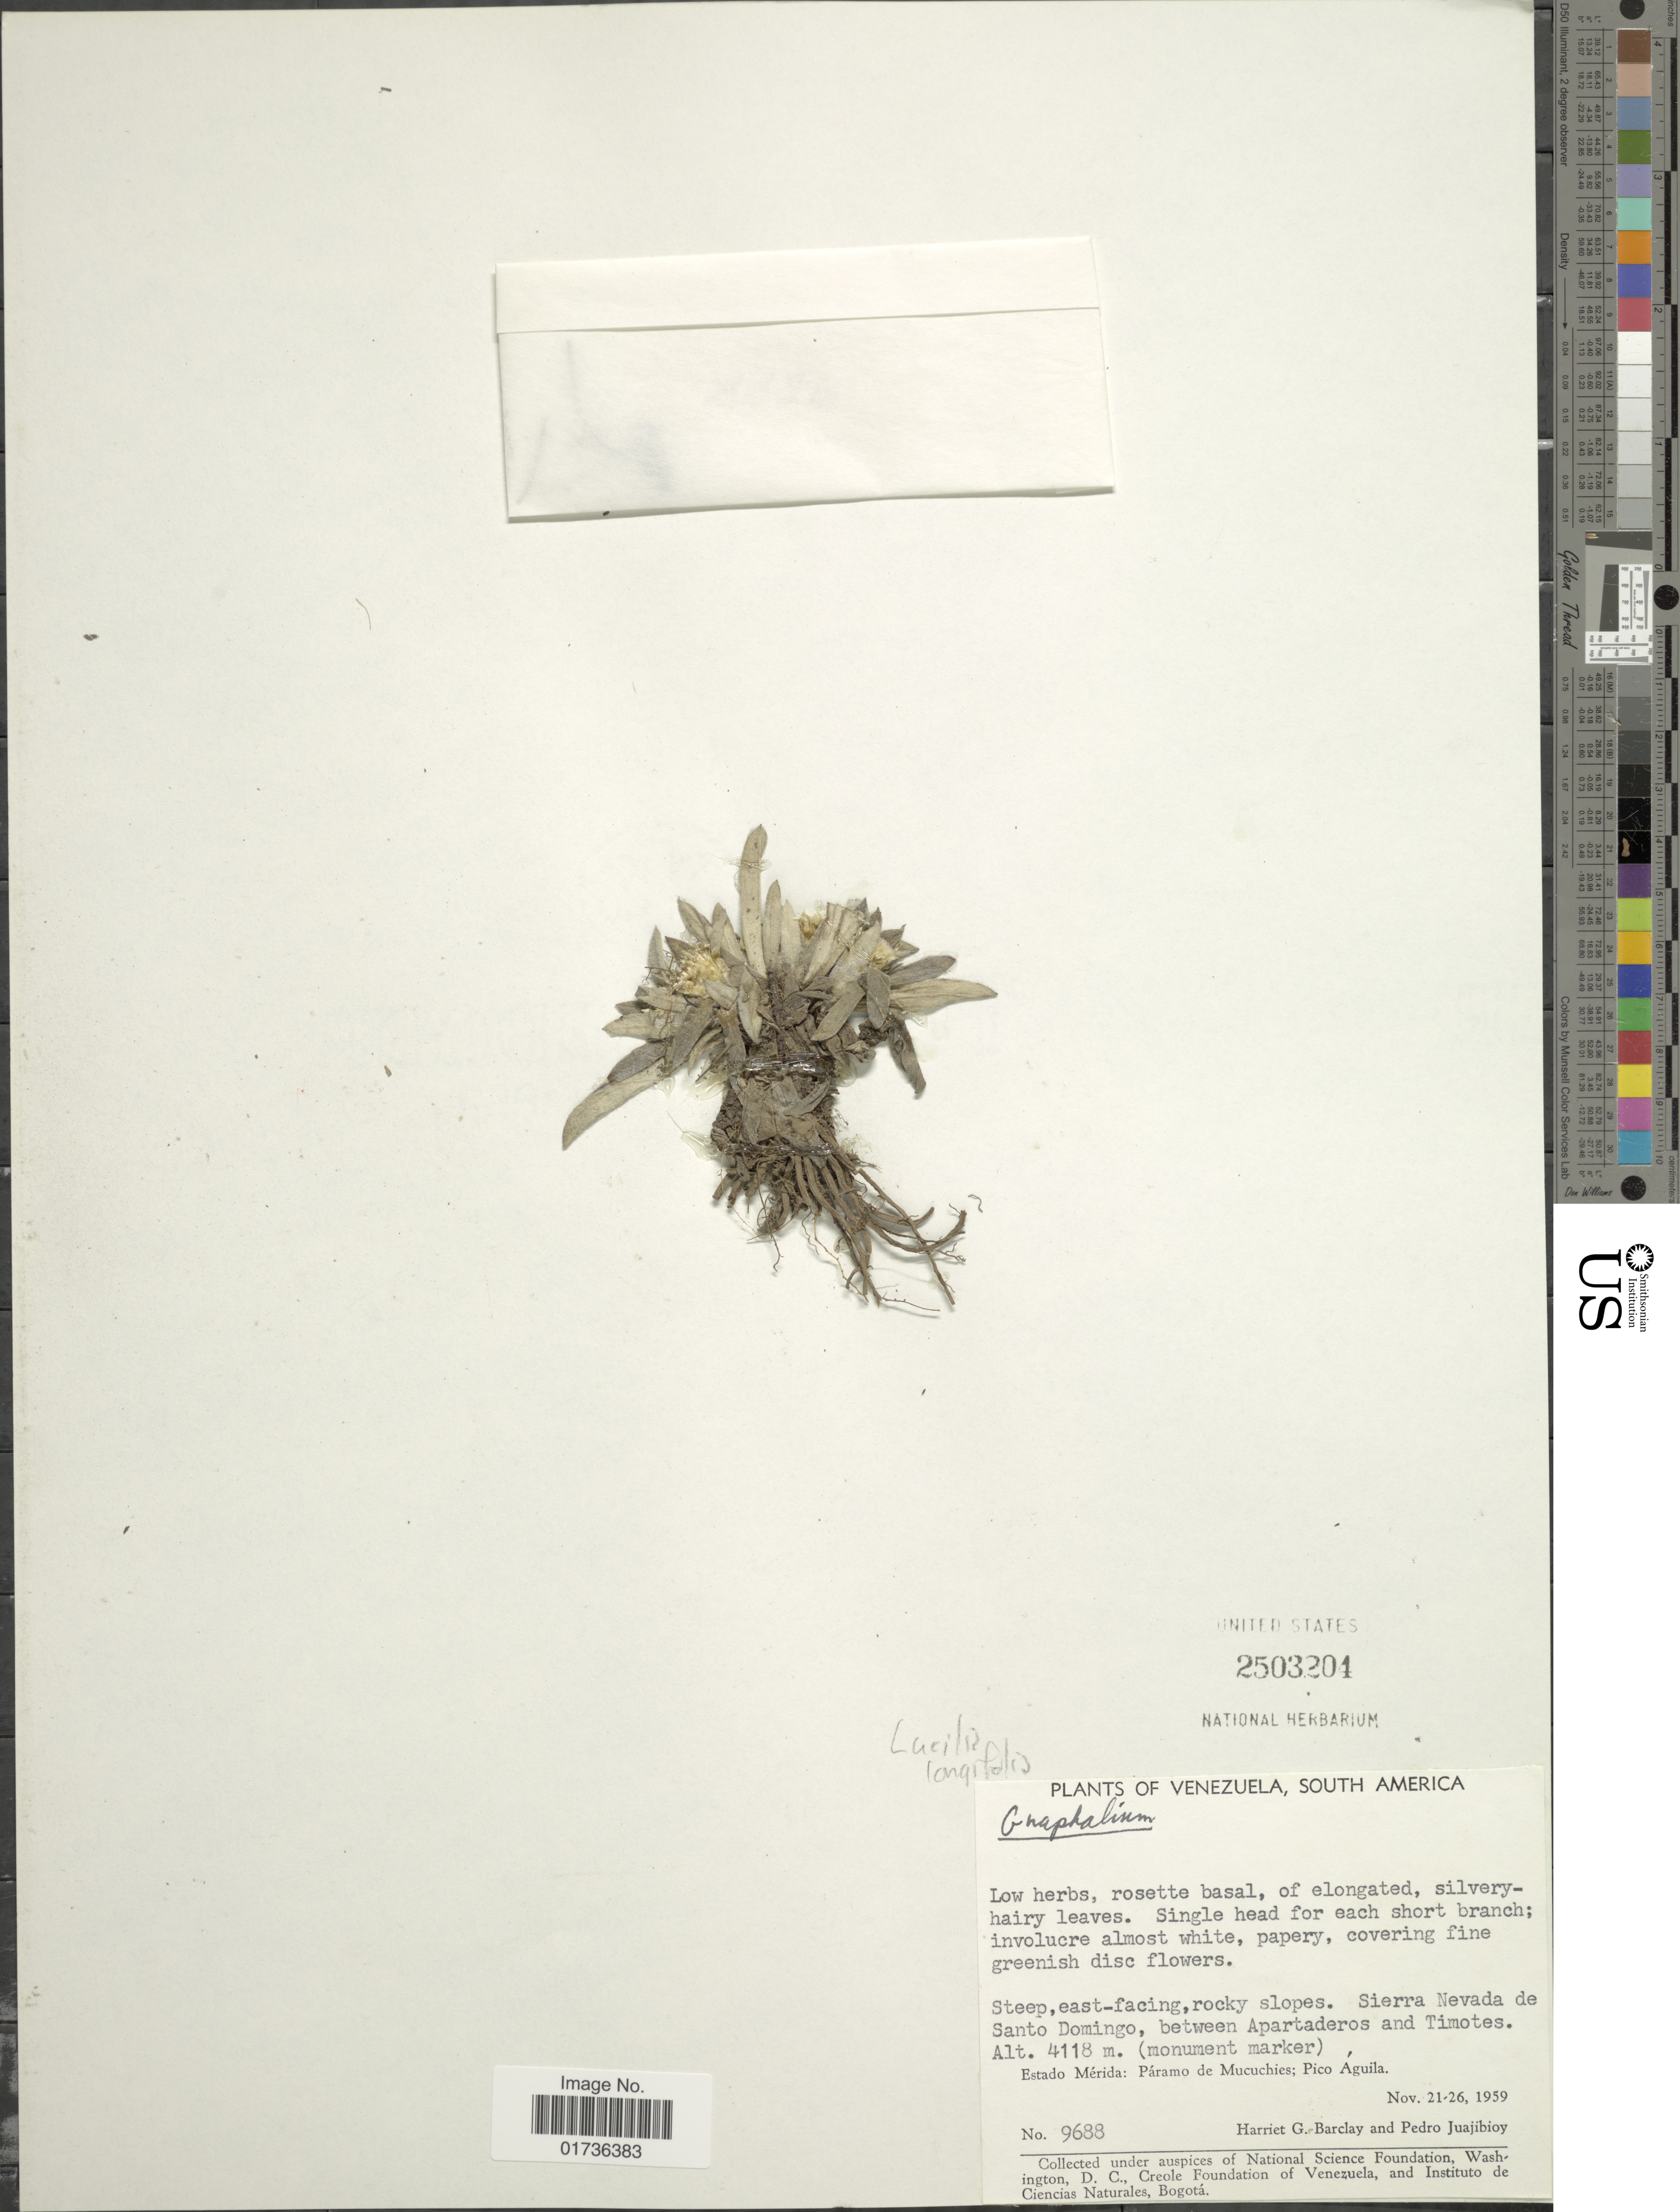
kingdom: Plantae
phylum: Tracheophyta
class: Magnoliopsida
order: Asterales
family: Asteraceae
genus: Belloa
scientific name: Belloa longifolia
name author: (Cuatrec. & Aristeg.) Sagást. & M.O. Dillon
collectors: H. G. Barclay & P. Juajibioy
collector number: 9688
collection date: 1959-11-21/1959-11-26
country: Venezuela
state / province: Mérida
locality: Sierra Nevada de Santo Domingo, between Apartaderos and Timotes (monument marker) Páramo de Mucuchies; Pico Aguila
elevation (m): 4118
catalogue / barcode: US 2503204